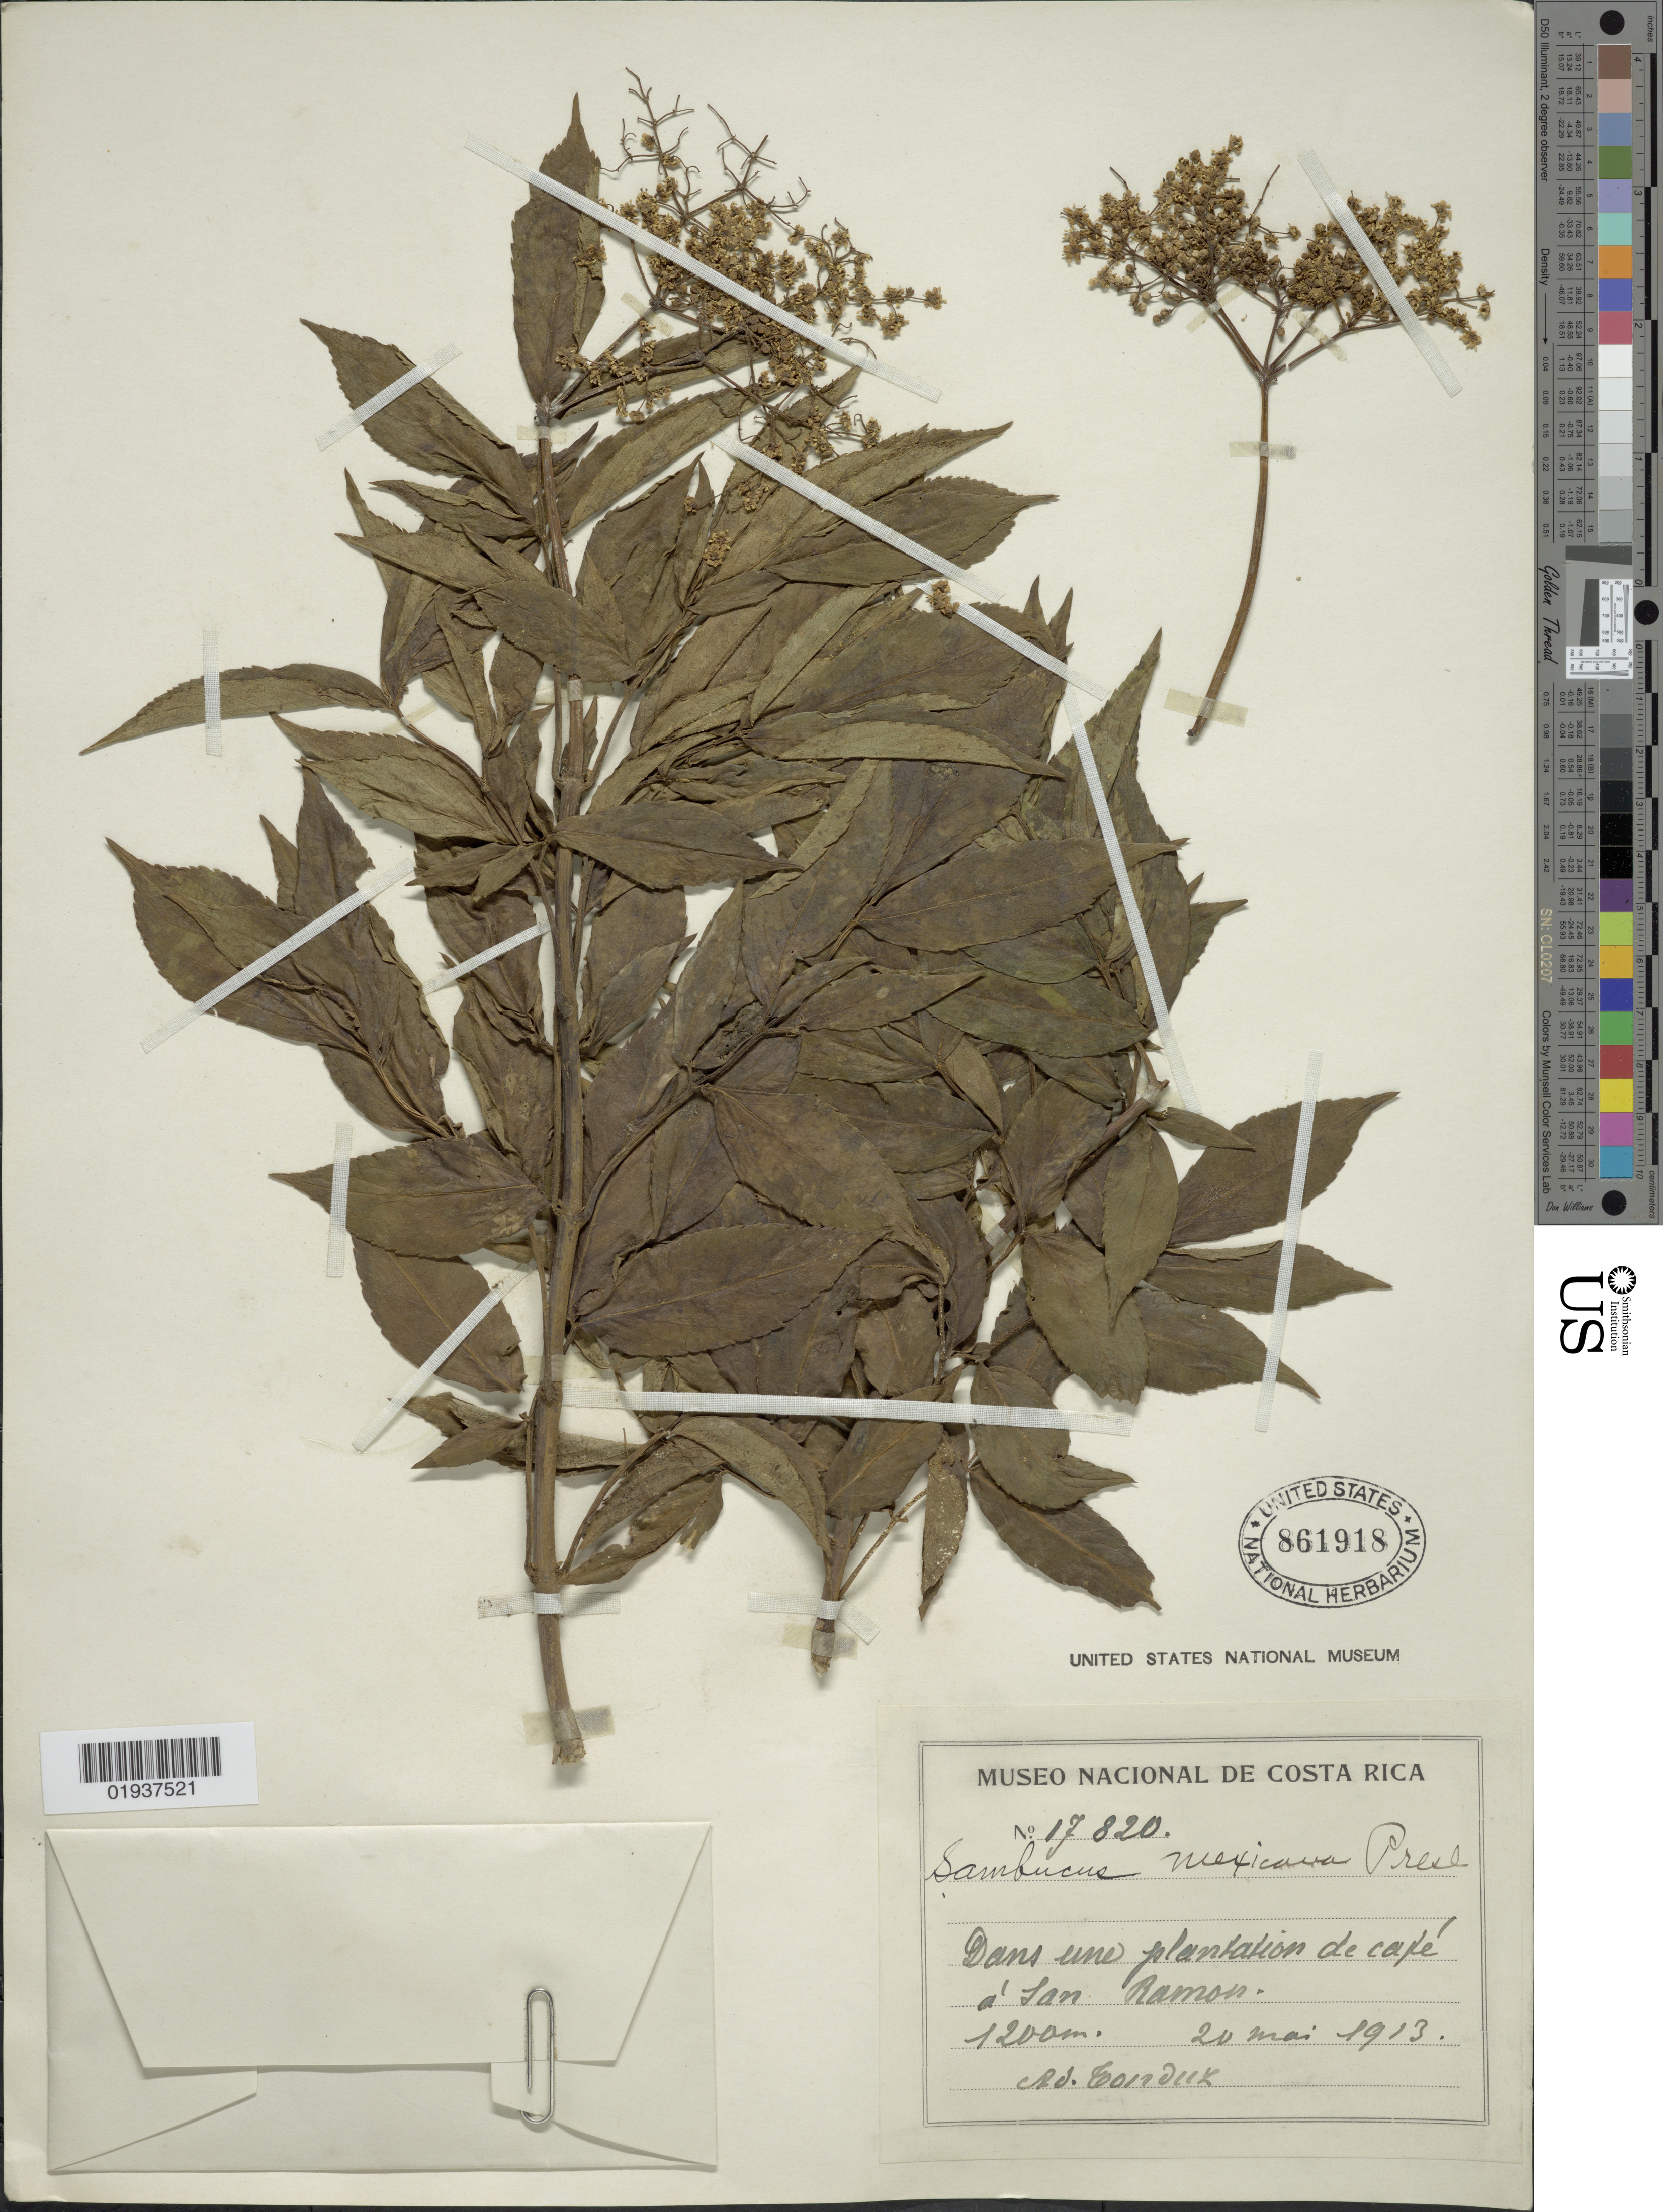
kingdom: Plantae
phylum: Tracheophyta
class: Magnoliopsida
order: Dipsacales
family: Viburnaceae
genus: Sambucus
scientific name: Sambucus mexicana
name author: C. Presl ex DC.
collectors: A. Tonduz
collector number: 17820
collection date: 1913-05-20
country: Costa Rica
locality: Dans une plantation de café à San Ramon.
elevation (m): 1200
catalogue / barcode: US 861918